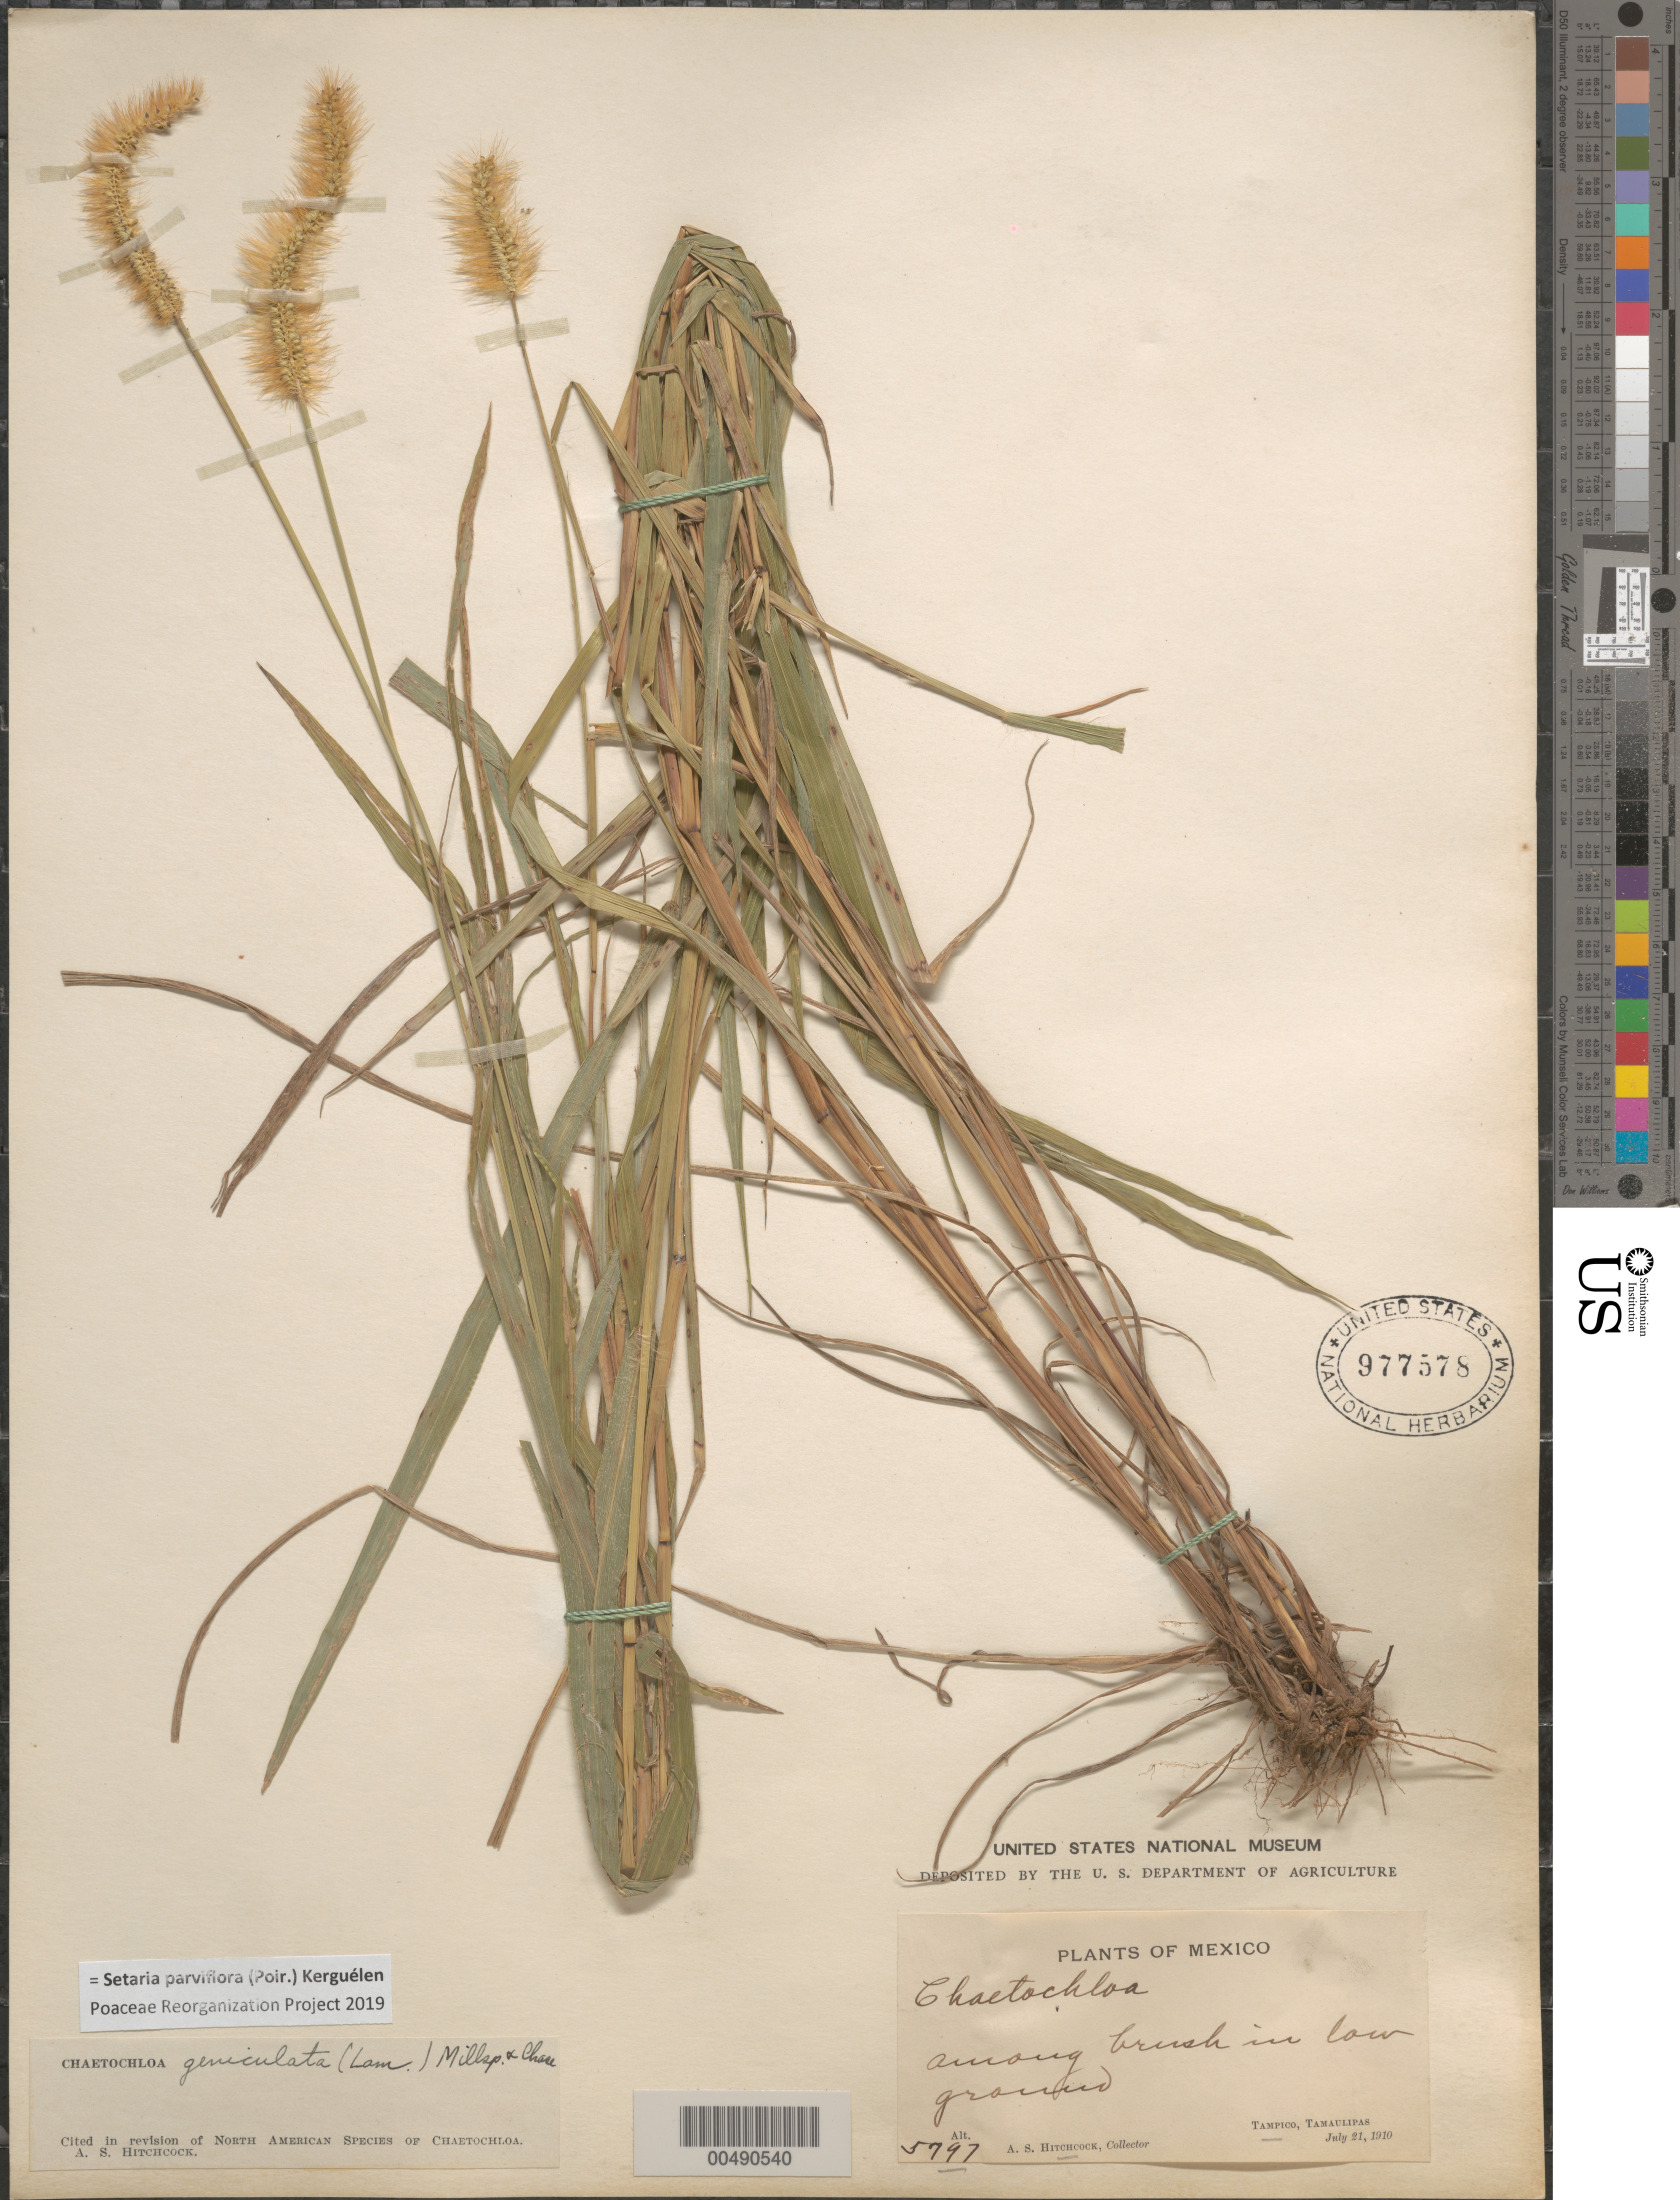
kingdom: Plantae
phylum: Tracheophyta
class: Liliopsida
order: Poales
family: Poaceae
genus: Setaria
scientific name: Setaria parviflora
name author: (Poir.) Kerguélen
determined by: Poaceae Reorganization Project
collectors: A. S. Hitchcock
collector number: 5797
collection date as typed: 21 Jul 1910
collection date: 1910-07-21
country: Mexico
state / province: Tamaulipas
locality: Tampico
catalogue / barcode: US 977578